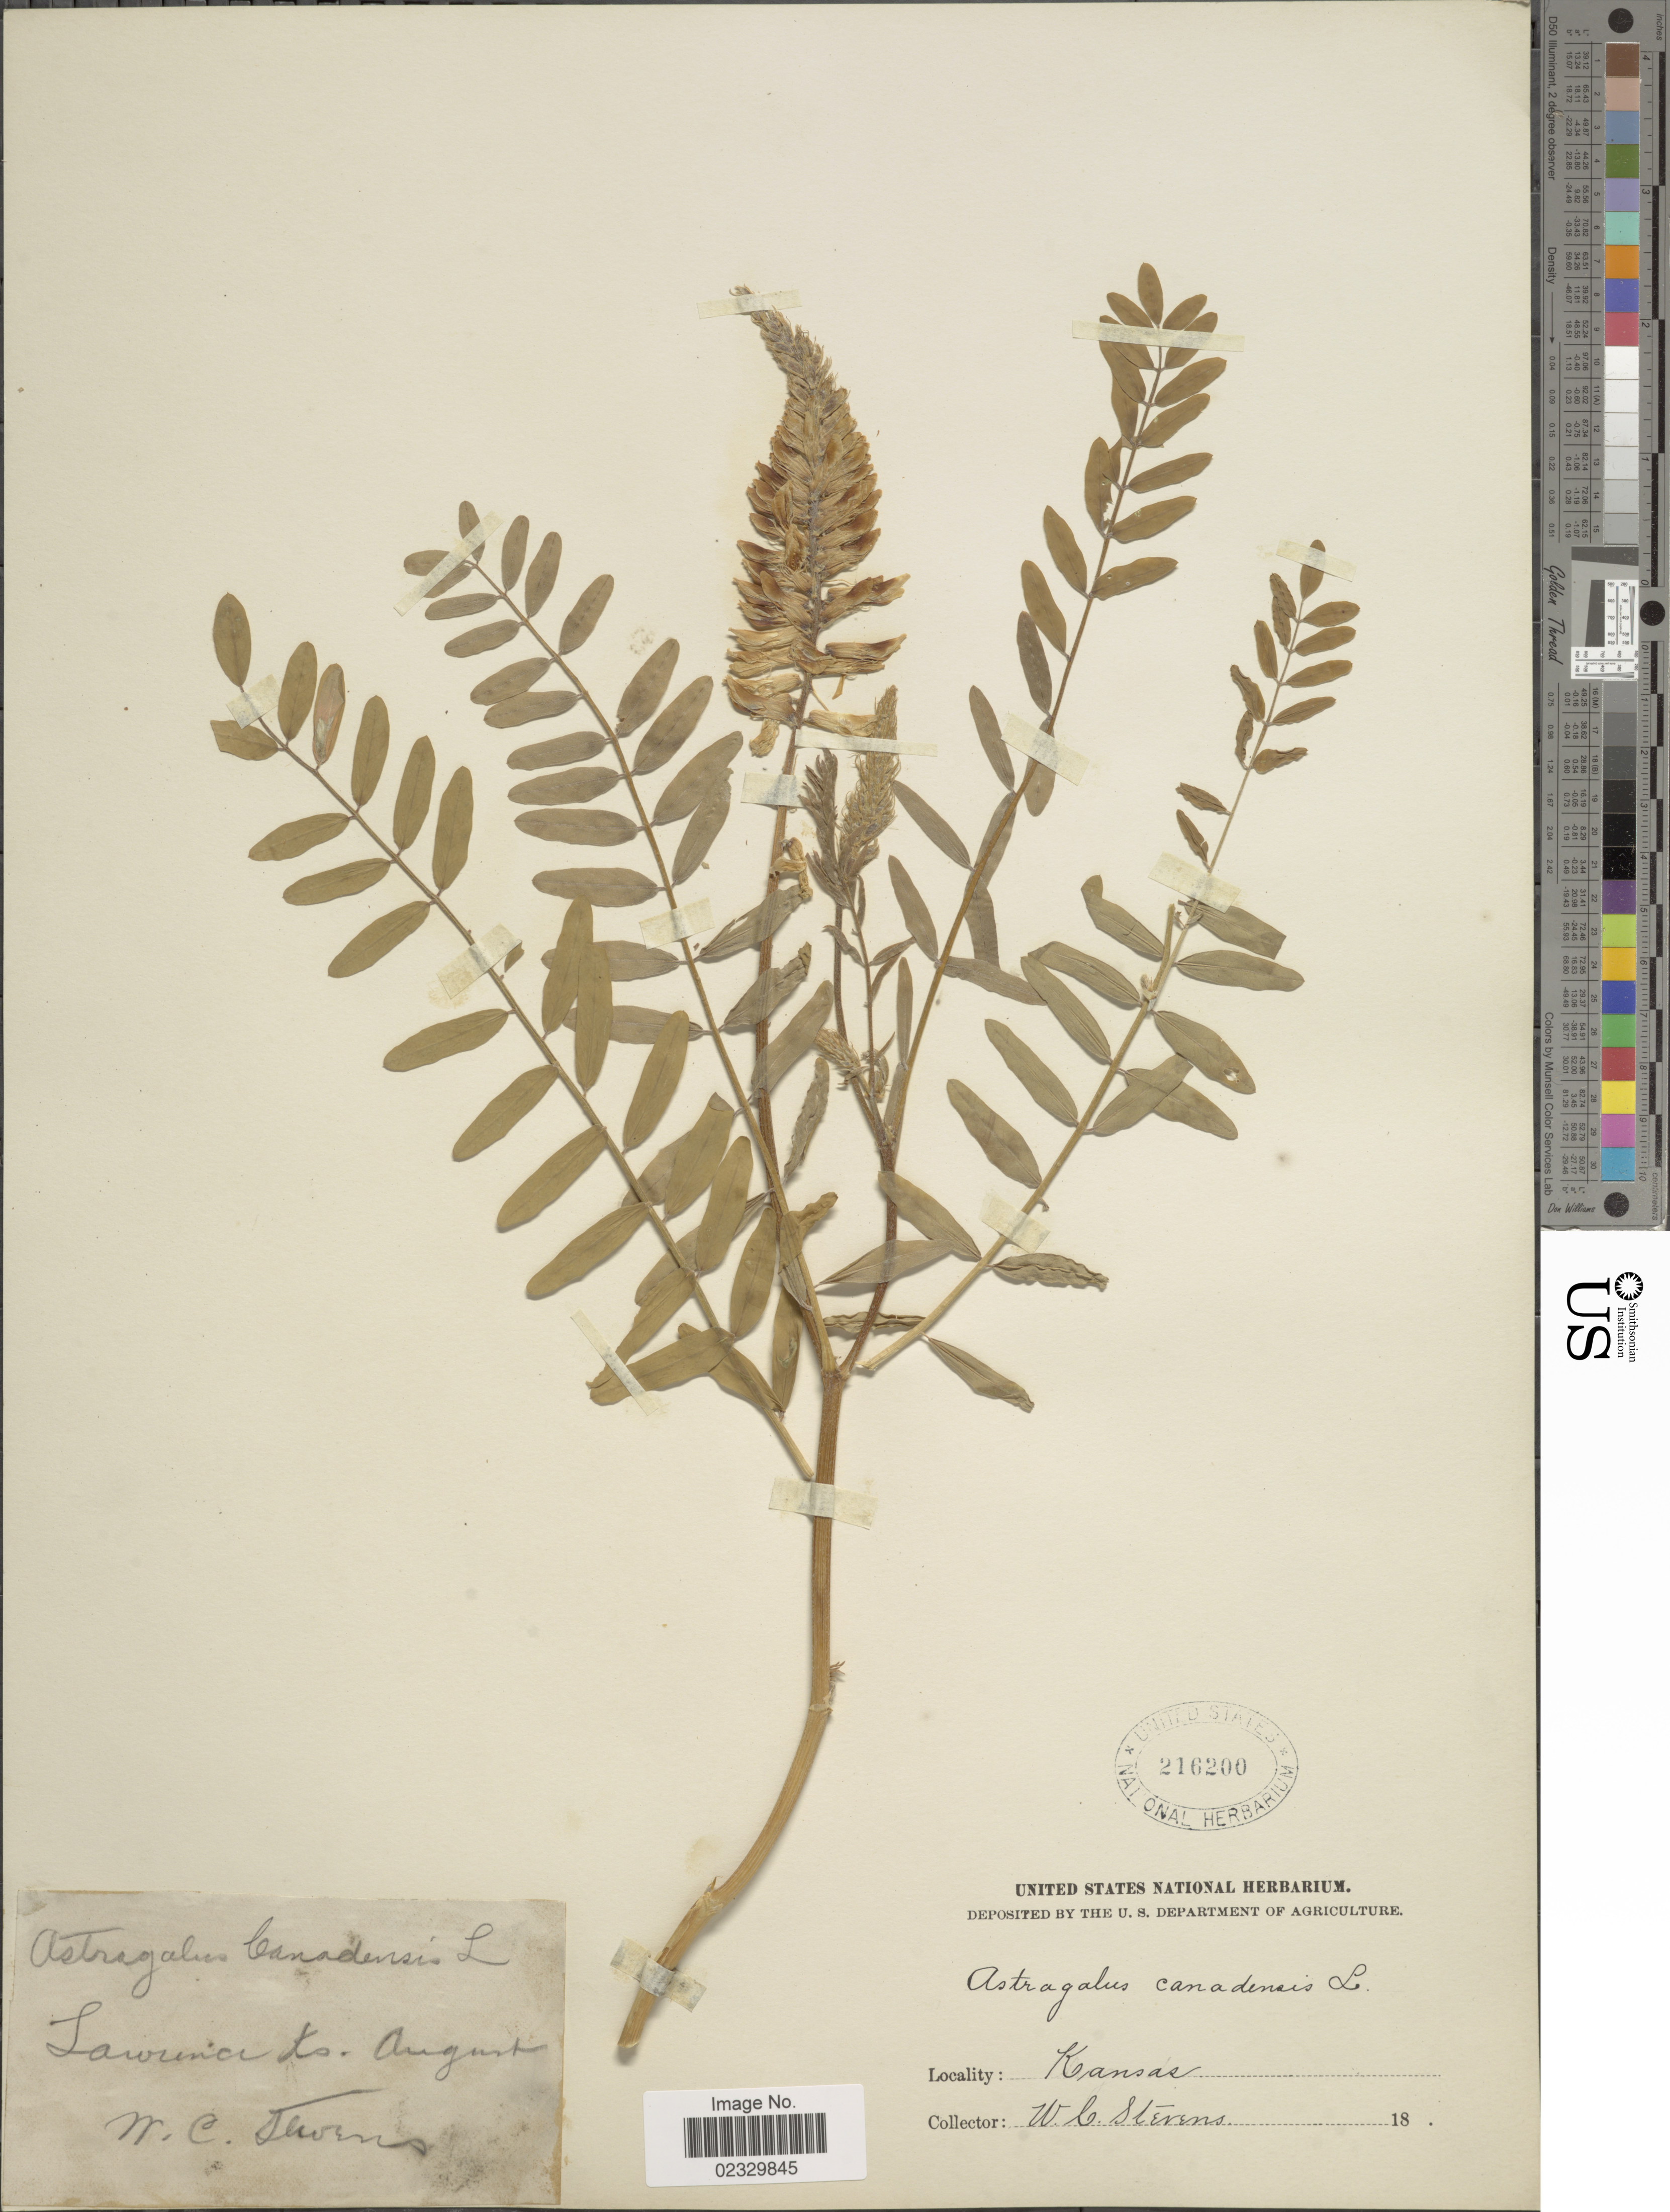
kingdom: Plantae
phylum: Tracheophyta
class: Magnoliopsida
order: Fabales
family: Fabaceae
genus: Astragalus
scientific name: Astragalus canadensis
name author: L.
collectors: W. C. Stevens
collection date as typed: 18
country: United States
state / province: Kansas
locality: Lawrence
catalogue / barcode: US 216200